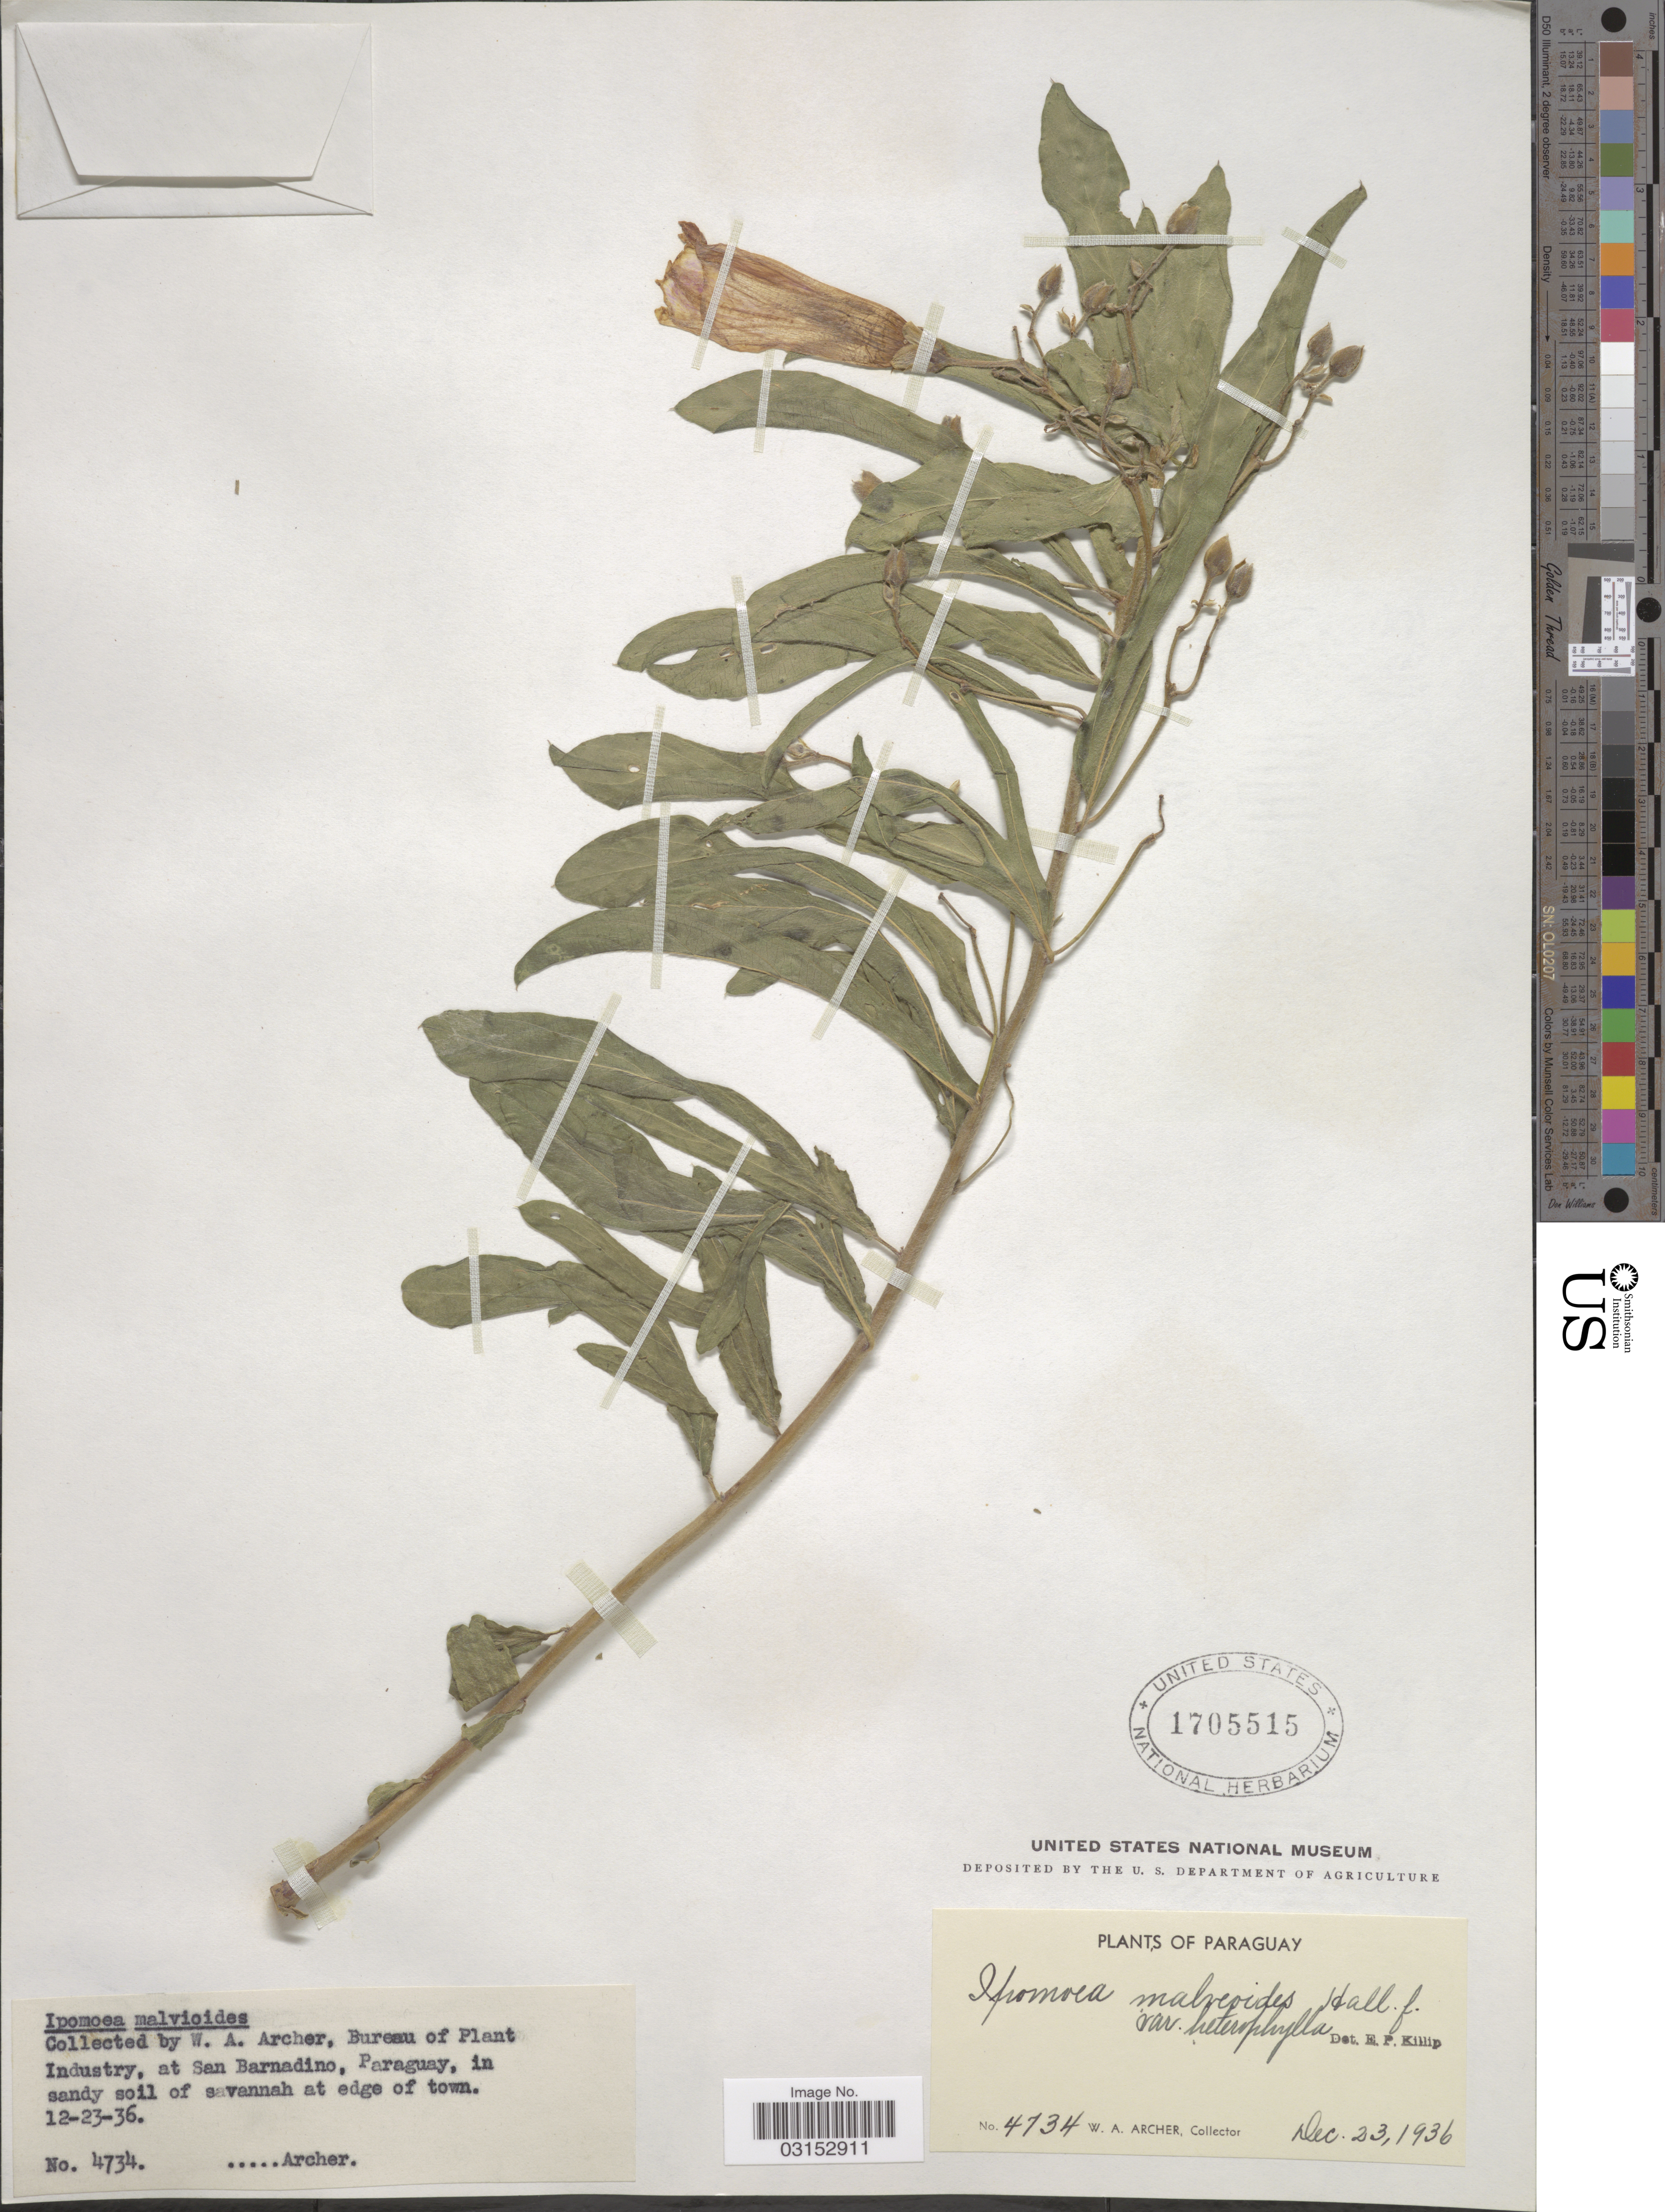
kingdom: Plantae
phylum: Tracheophyta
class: Magnoliopsida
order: Solanales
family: Convolvulaceae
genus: Ipomoea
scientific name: Ipomoea malvaeoides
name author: Meisn.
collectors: W. Archer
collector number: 4734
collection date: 1936-12-23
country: Paraguay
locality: San Barnadino.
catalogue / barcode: US 1705515